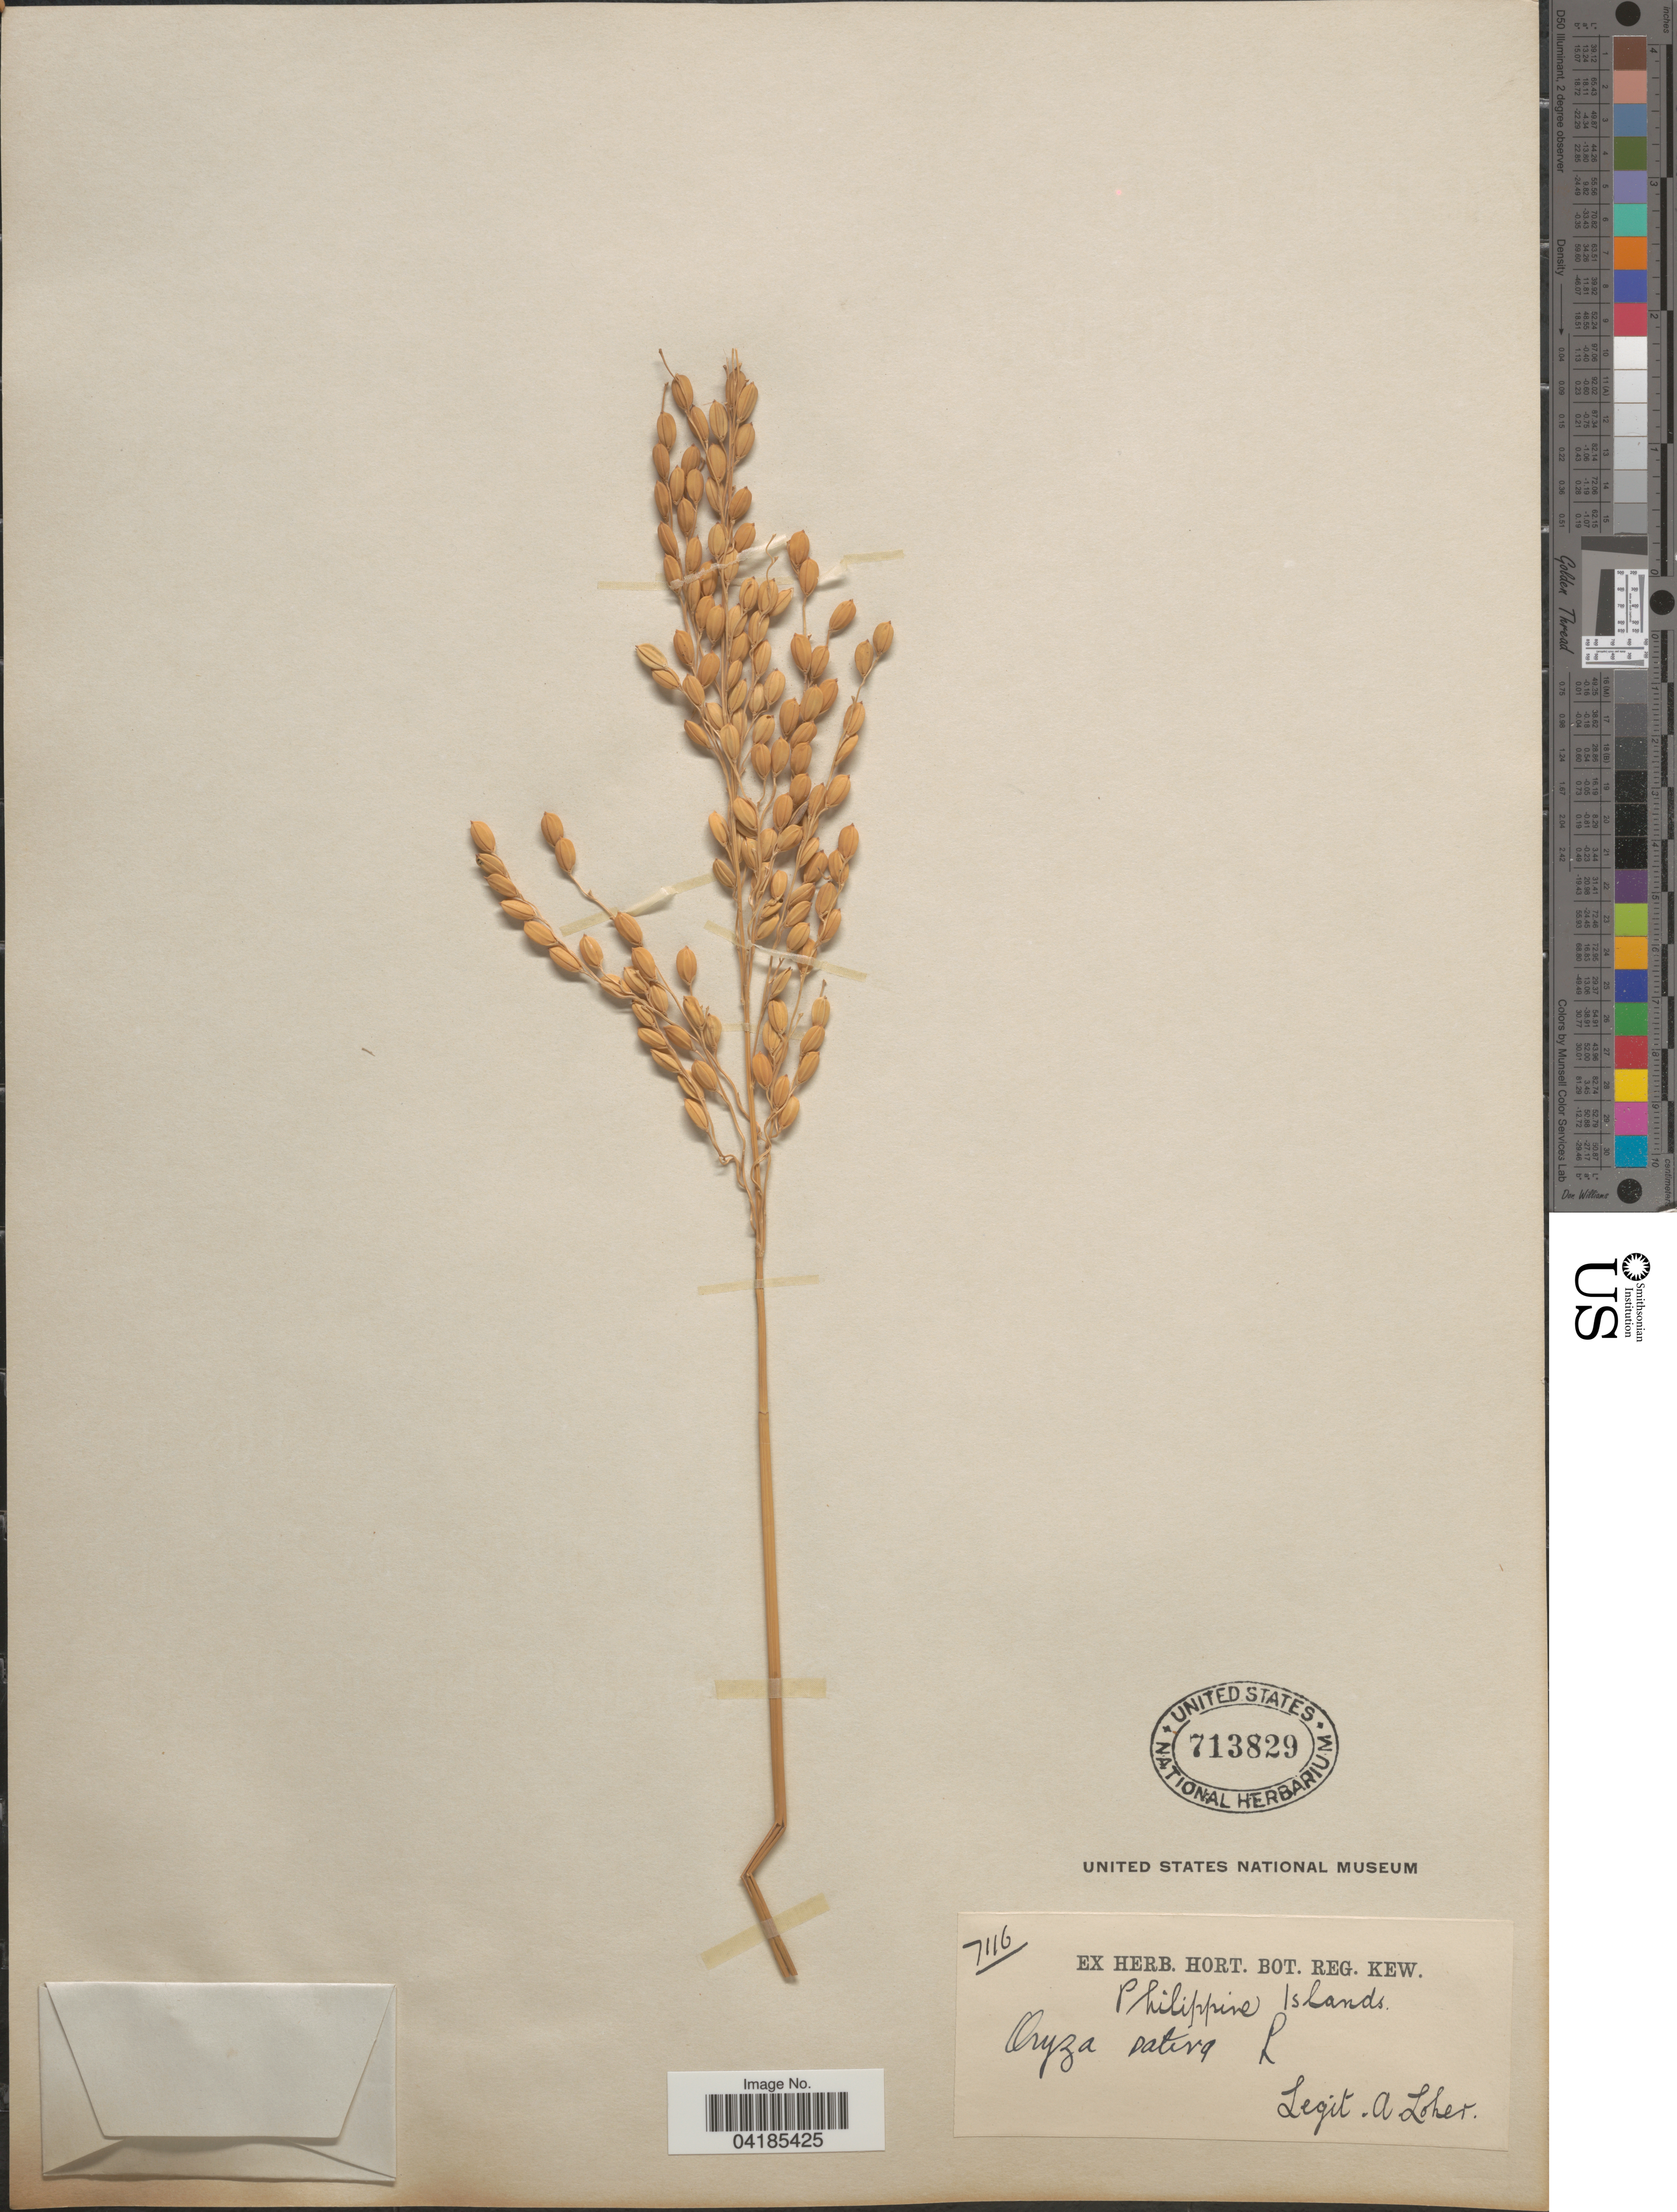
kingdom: Plantae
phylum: Tracheophyta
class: Liliopsida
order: Poales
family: Poaceae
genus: Oryza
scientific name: Oryza sativa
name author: L.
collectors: A. Loher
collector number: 7116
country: Philippines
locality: Philippine Islands.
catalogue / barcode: US 713829